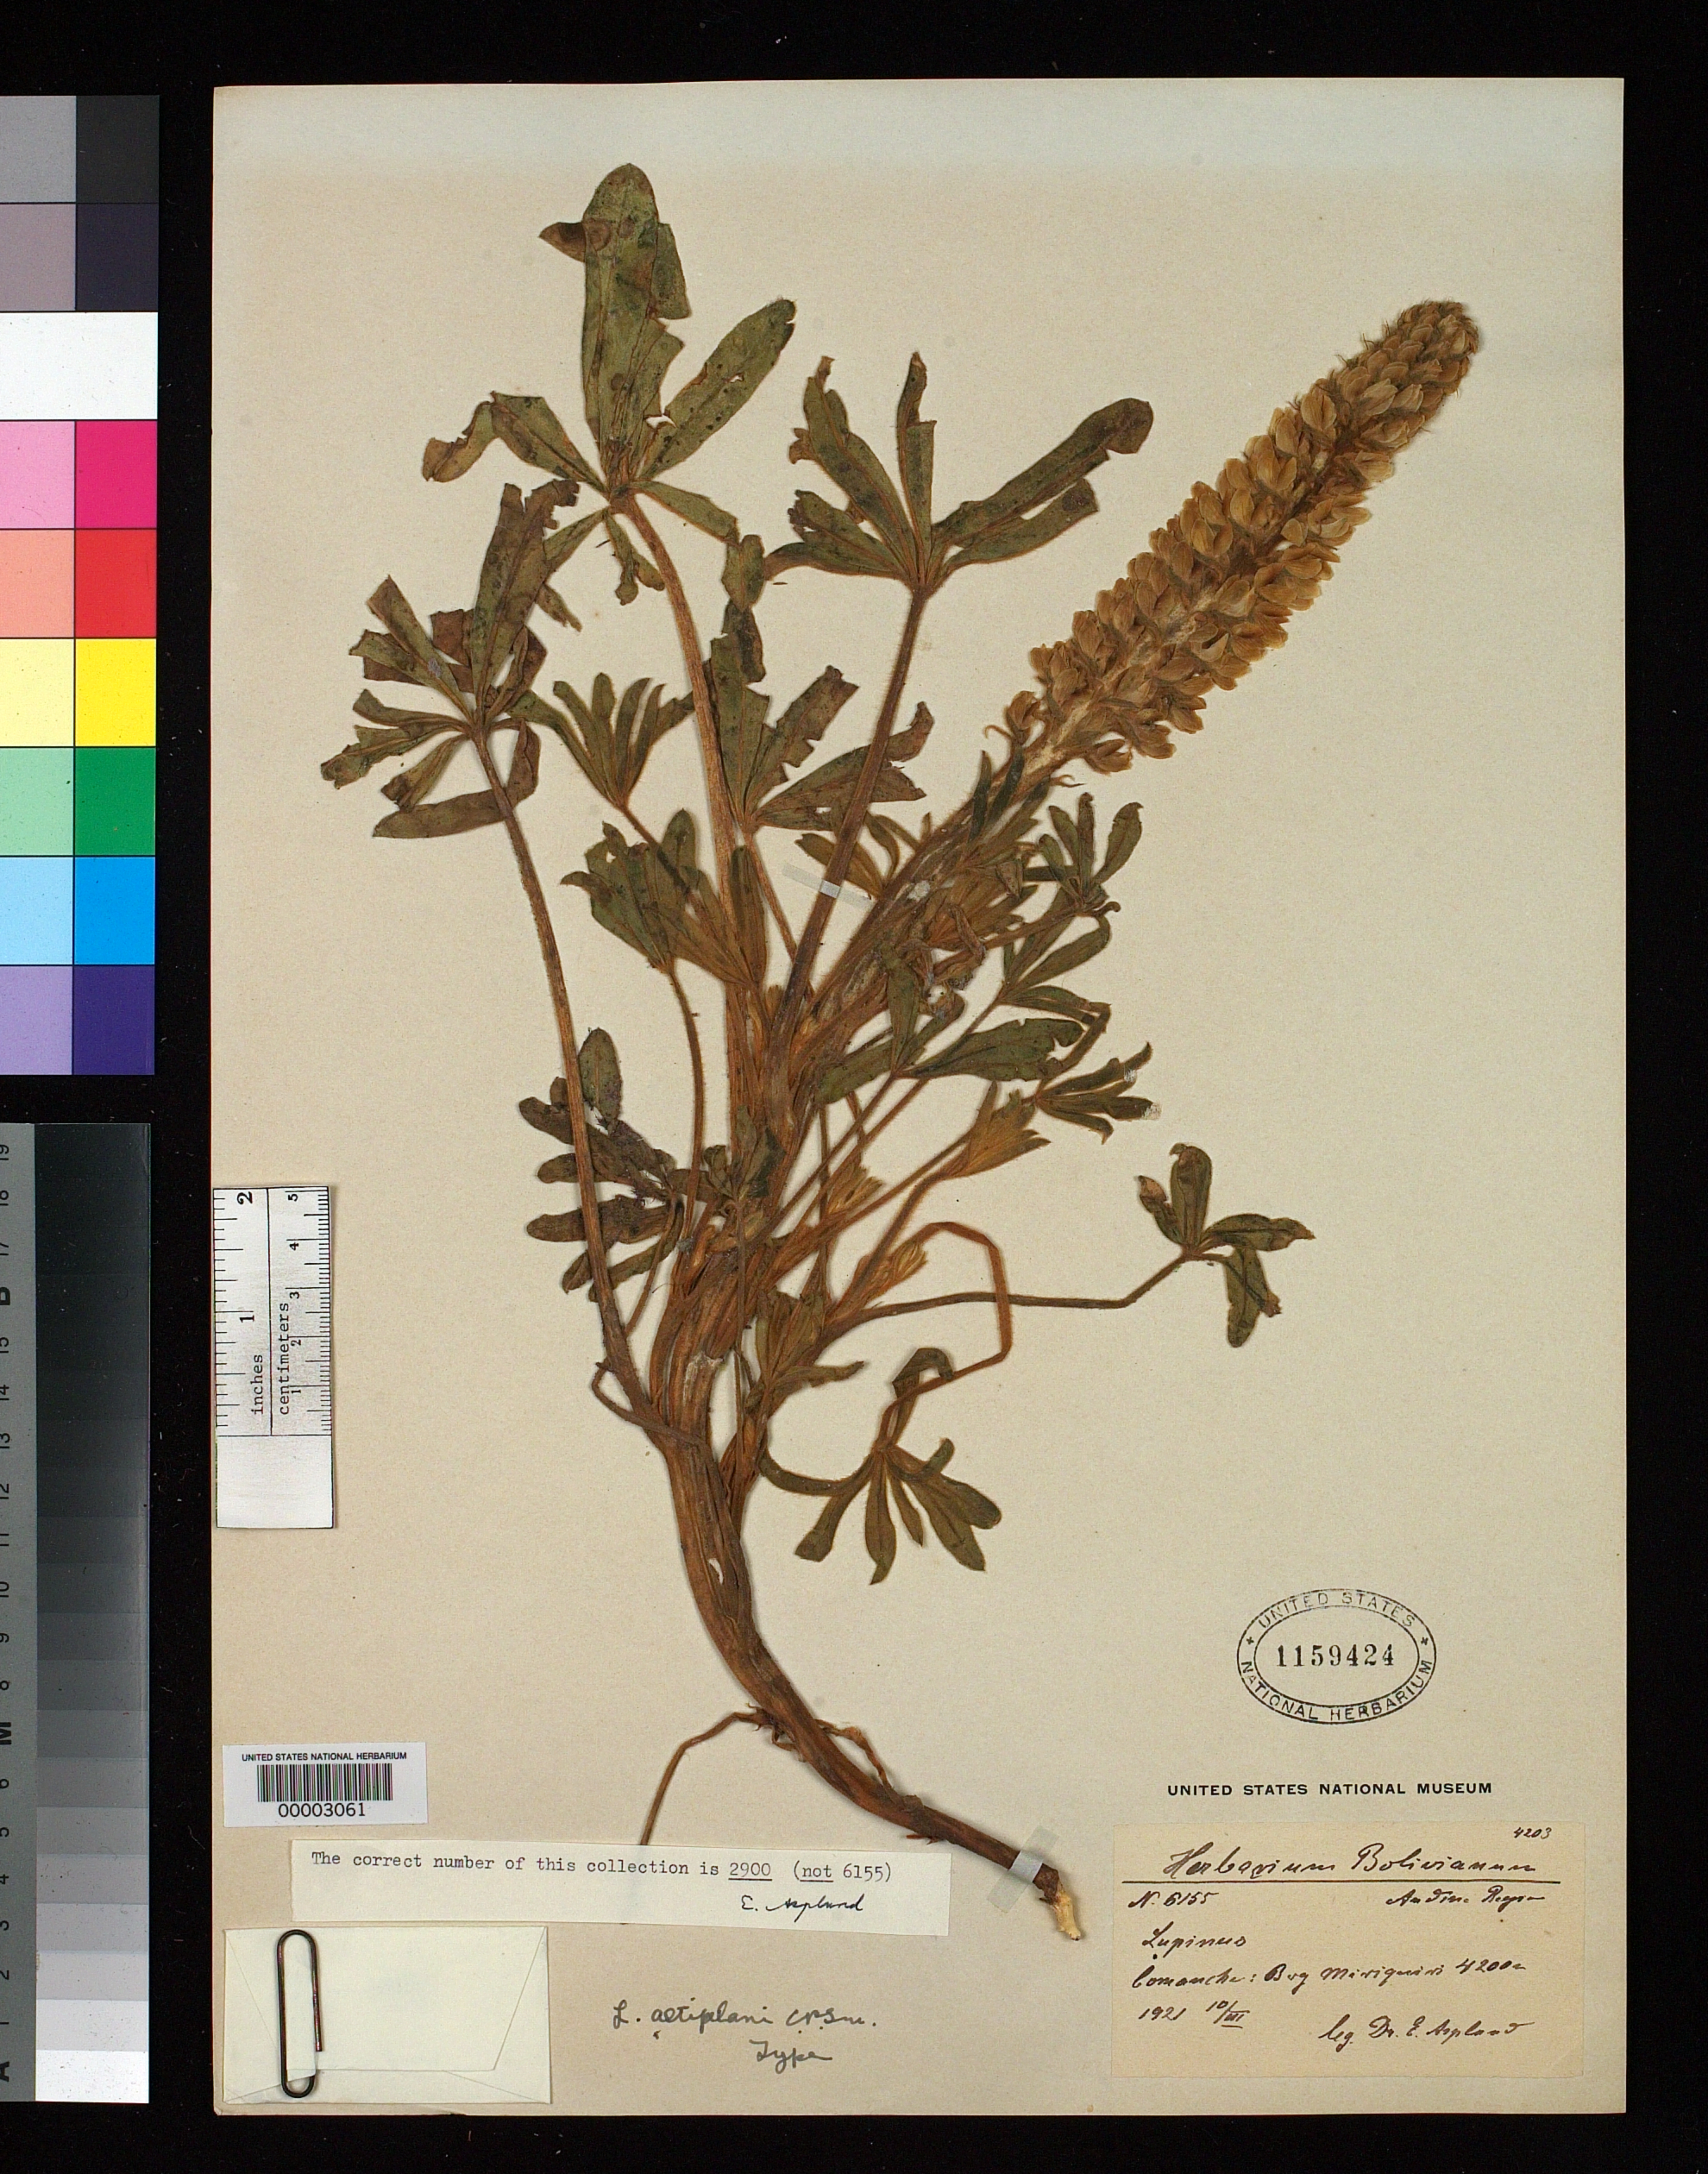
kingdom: Plantae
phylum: Tracheophyta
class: Magnoliopsida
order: Fabales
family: Fabaceae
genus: Lupinus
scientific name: Lupinus altiplani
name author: C.P. Sm.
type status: Holotype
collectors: E. Asplund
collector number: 6155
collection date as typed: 10 Mar 1921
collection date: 1921-03-10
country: Bolivia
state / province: La Paz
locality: Comanche, Berg Miriquiro.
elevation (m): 2400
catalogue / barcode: US 1159424